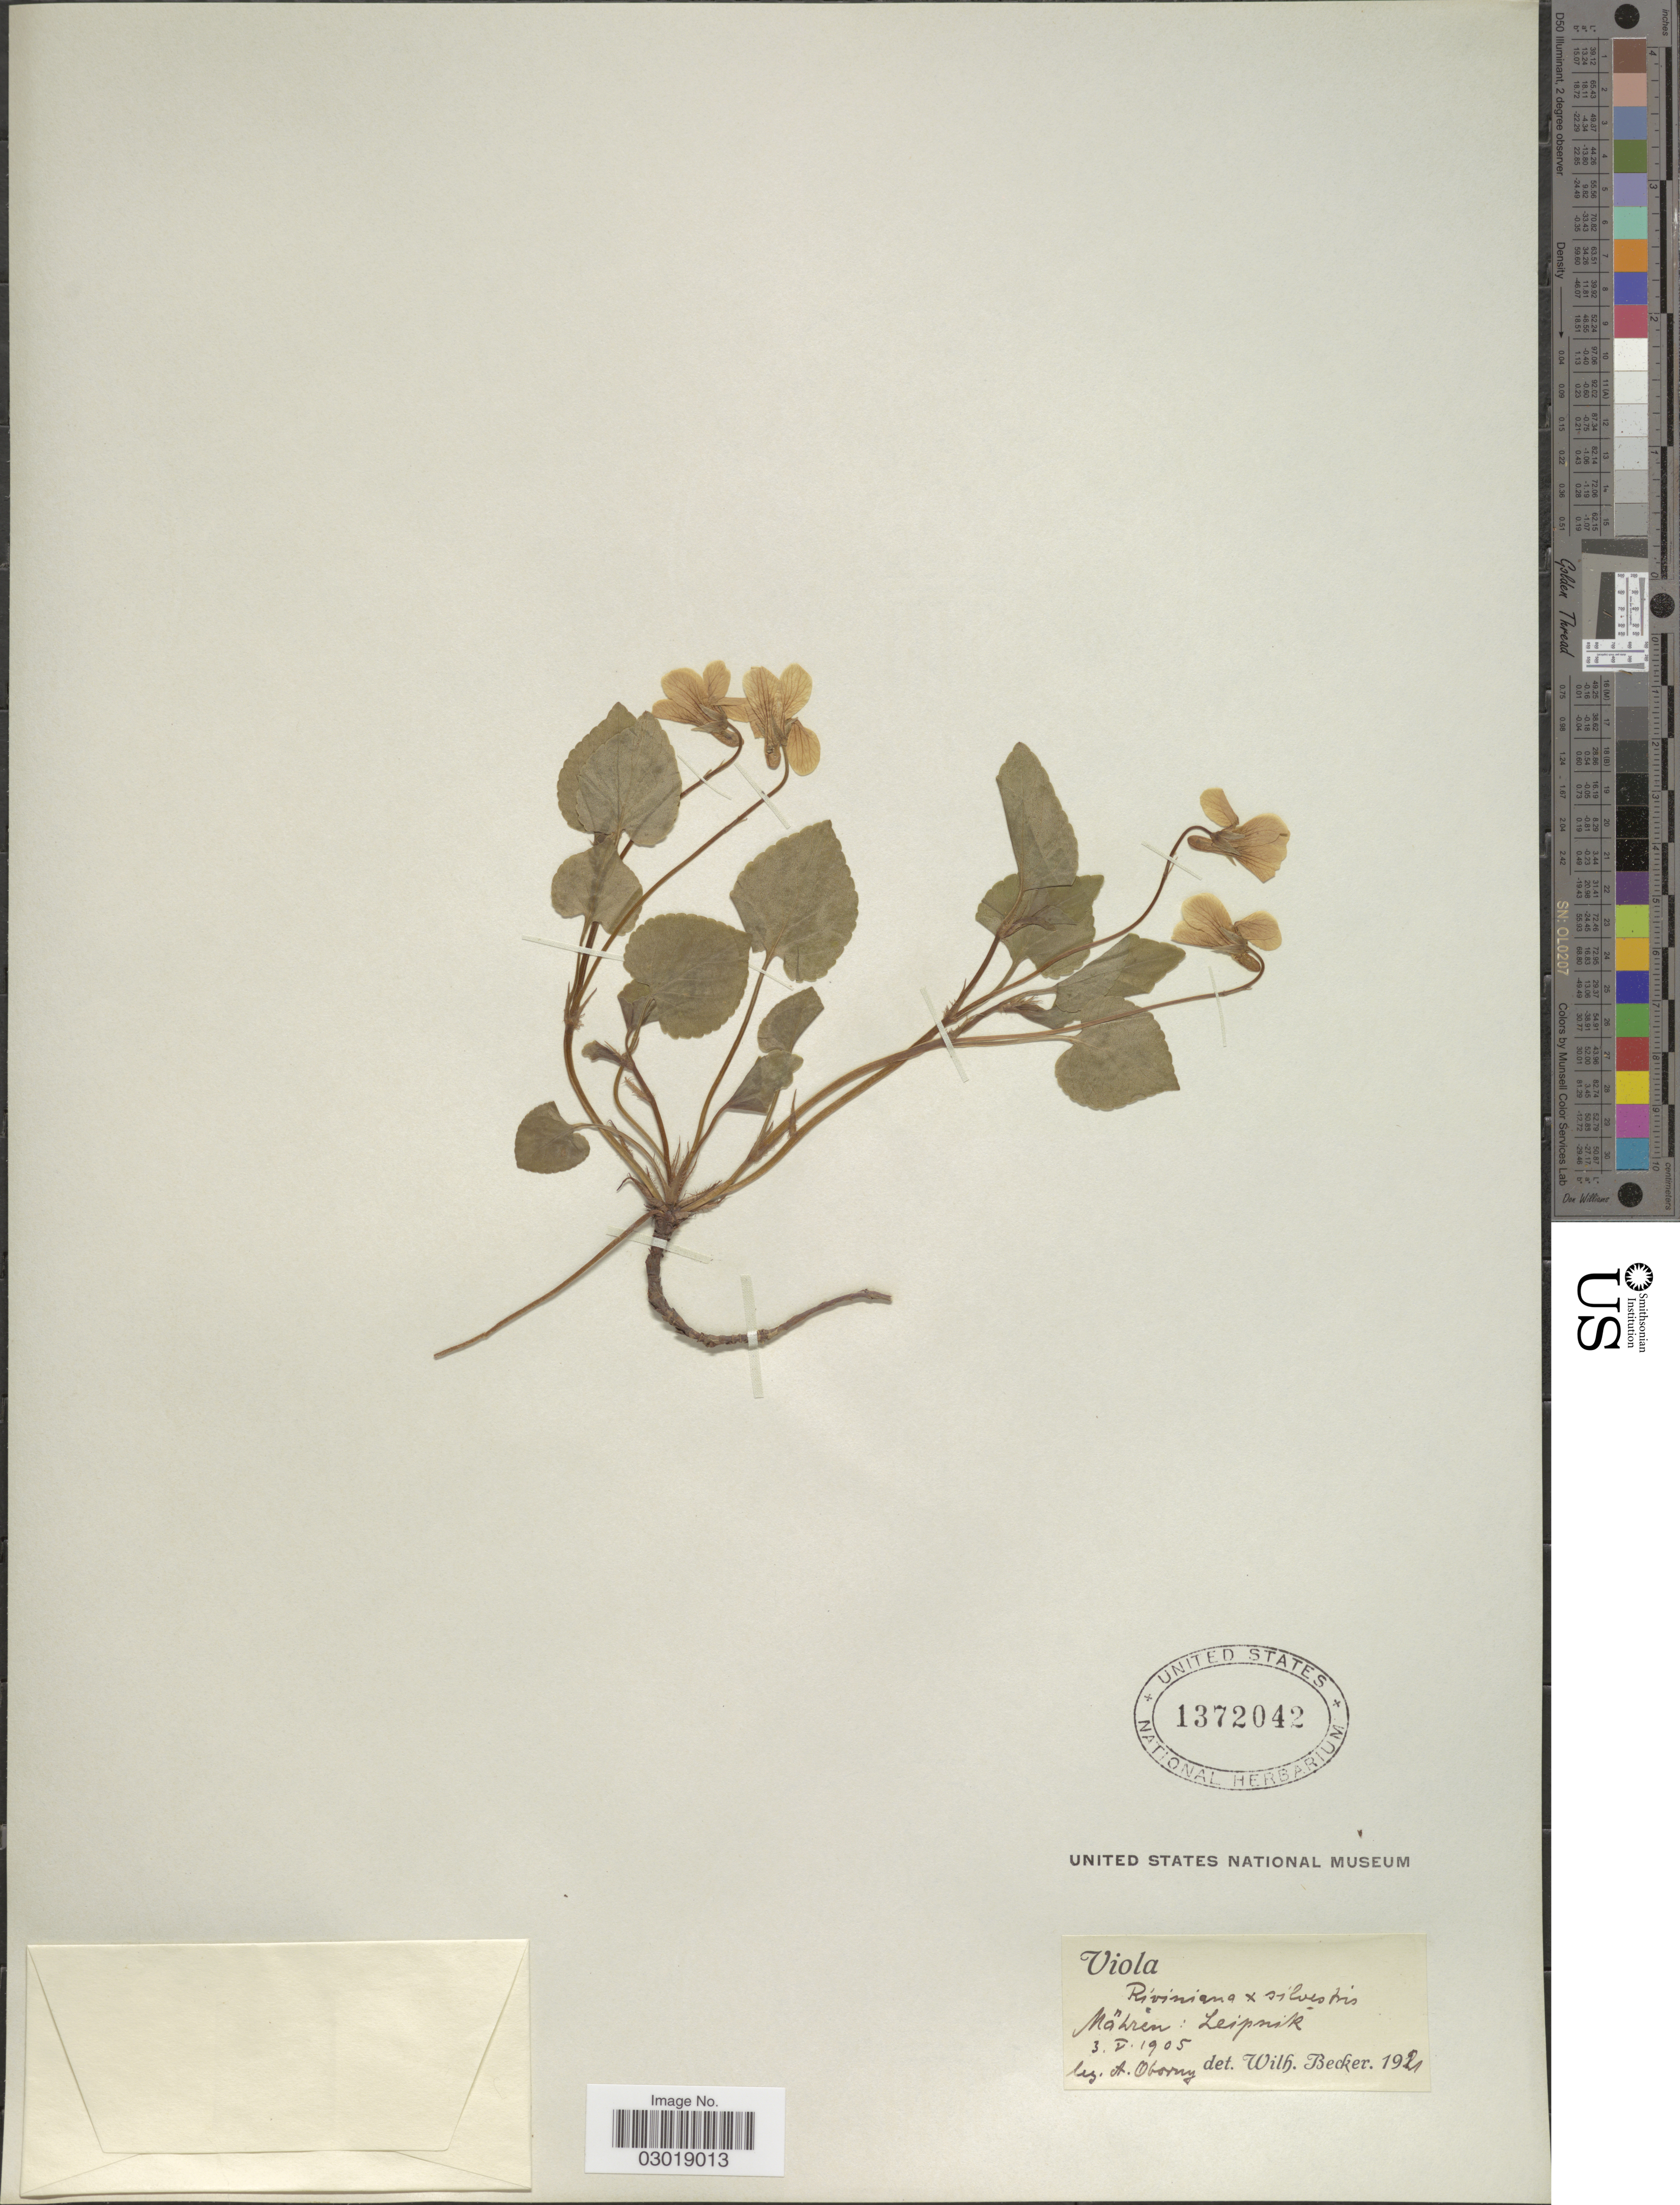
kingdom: Plantae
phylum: Tracheophyta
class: Magnoliopsida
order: Malpighiales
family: Violaceae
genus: Viola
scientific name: Viola riviniana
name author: Rchb.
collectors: A. Oborny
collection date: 1905-05-03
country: Czechia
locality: Mähren: Leipnik.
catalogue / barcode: US 1372042